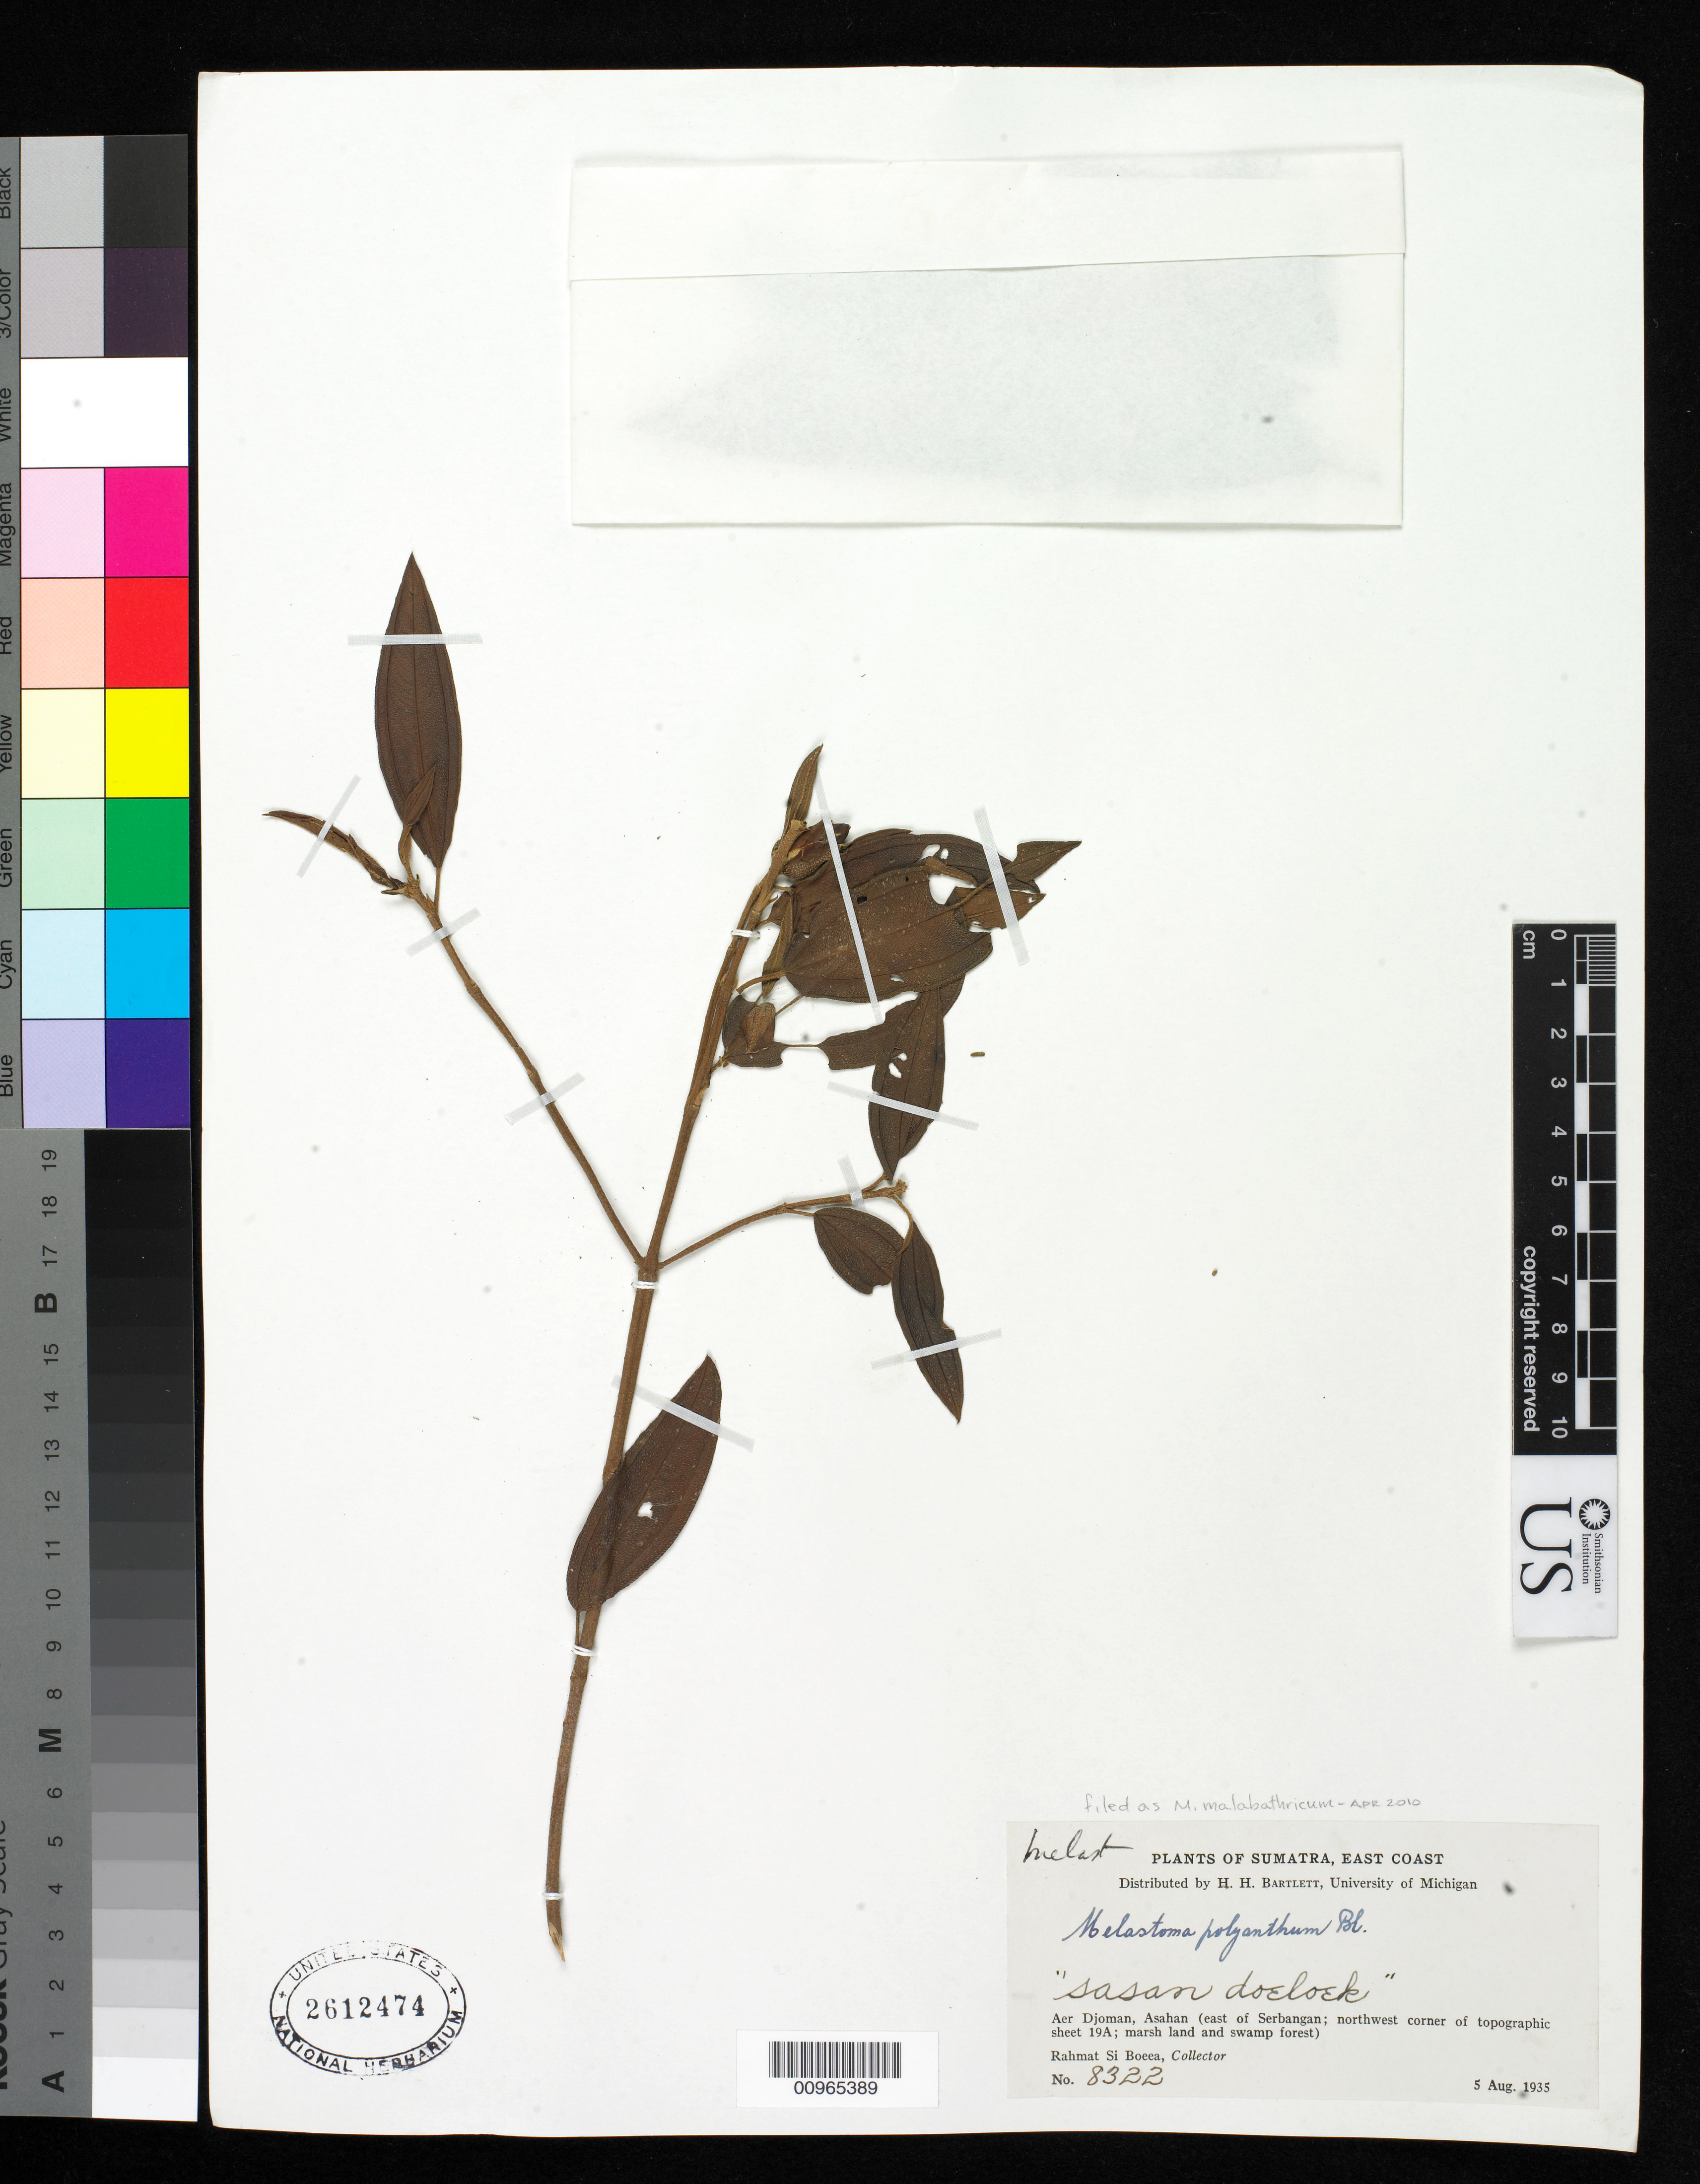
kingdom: Plantae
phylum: Tracheophyta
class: Magnoliopsida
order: Myrtales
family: Melastomataceae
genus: Melastoma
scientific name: Melastoma malabathricum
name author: L.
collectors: Rahmat Si Boeea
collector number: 8322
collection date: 1935-08-05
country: Indonesia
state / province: Sumatra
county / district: Sumatera Utara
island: Sumatra I.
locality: (East Coast) Aer Djoman, Asahan (E of Serbangan)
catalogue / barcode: US 2612474